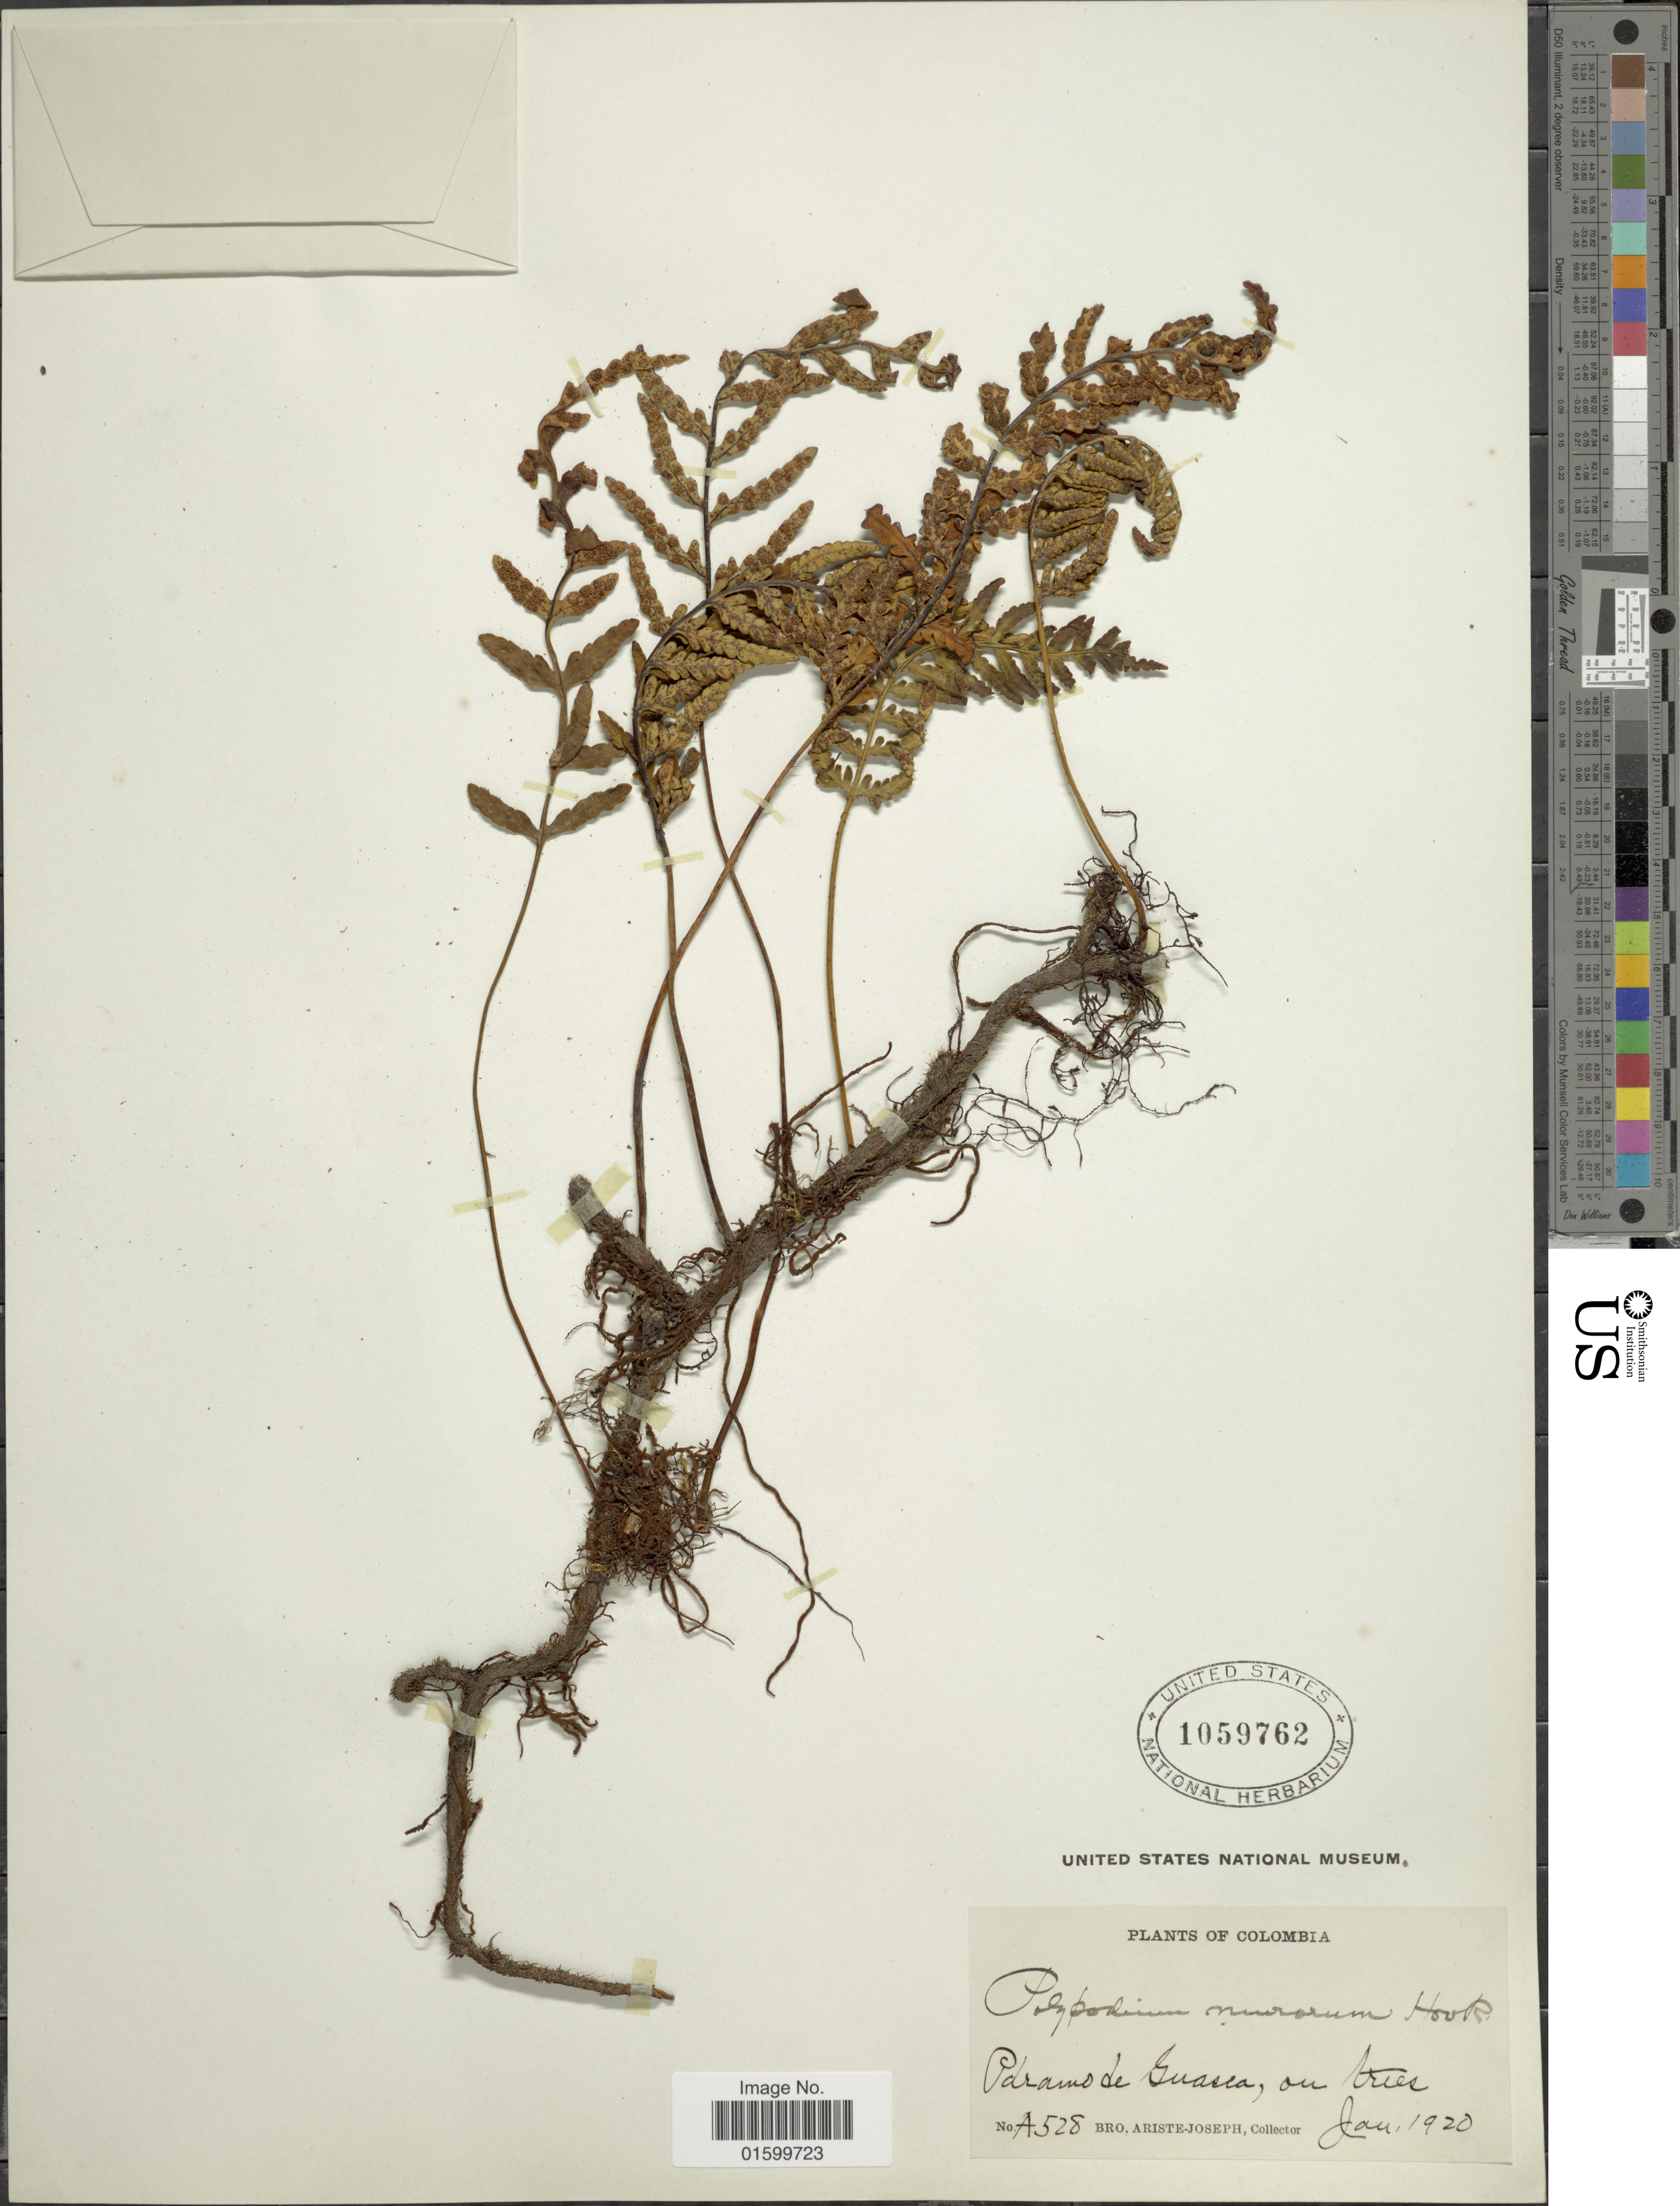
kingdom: Plantae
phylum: Tracheophyta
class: Polypodiopsida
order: Polypodiales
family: Polypodiaceae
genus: Pleopeltis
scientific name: Pleopeltis murorum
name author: (Hook.) A.R. Sm. & Tejero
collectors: Bro. Ariste-Joseph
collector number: A528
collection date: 1920-01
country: Colombia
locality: Paramo de Guasca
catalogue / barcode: US 1059762